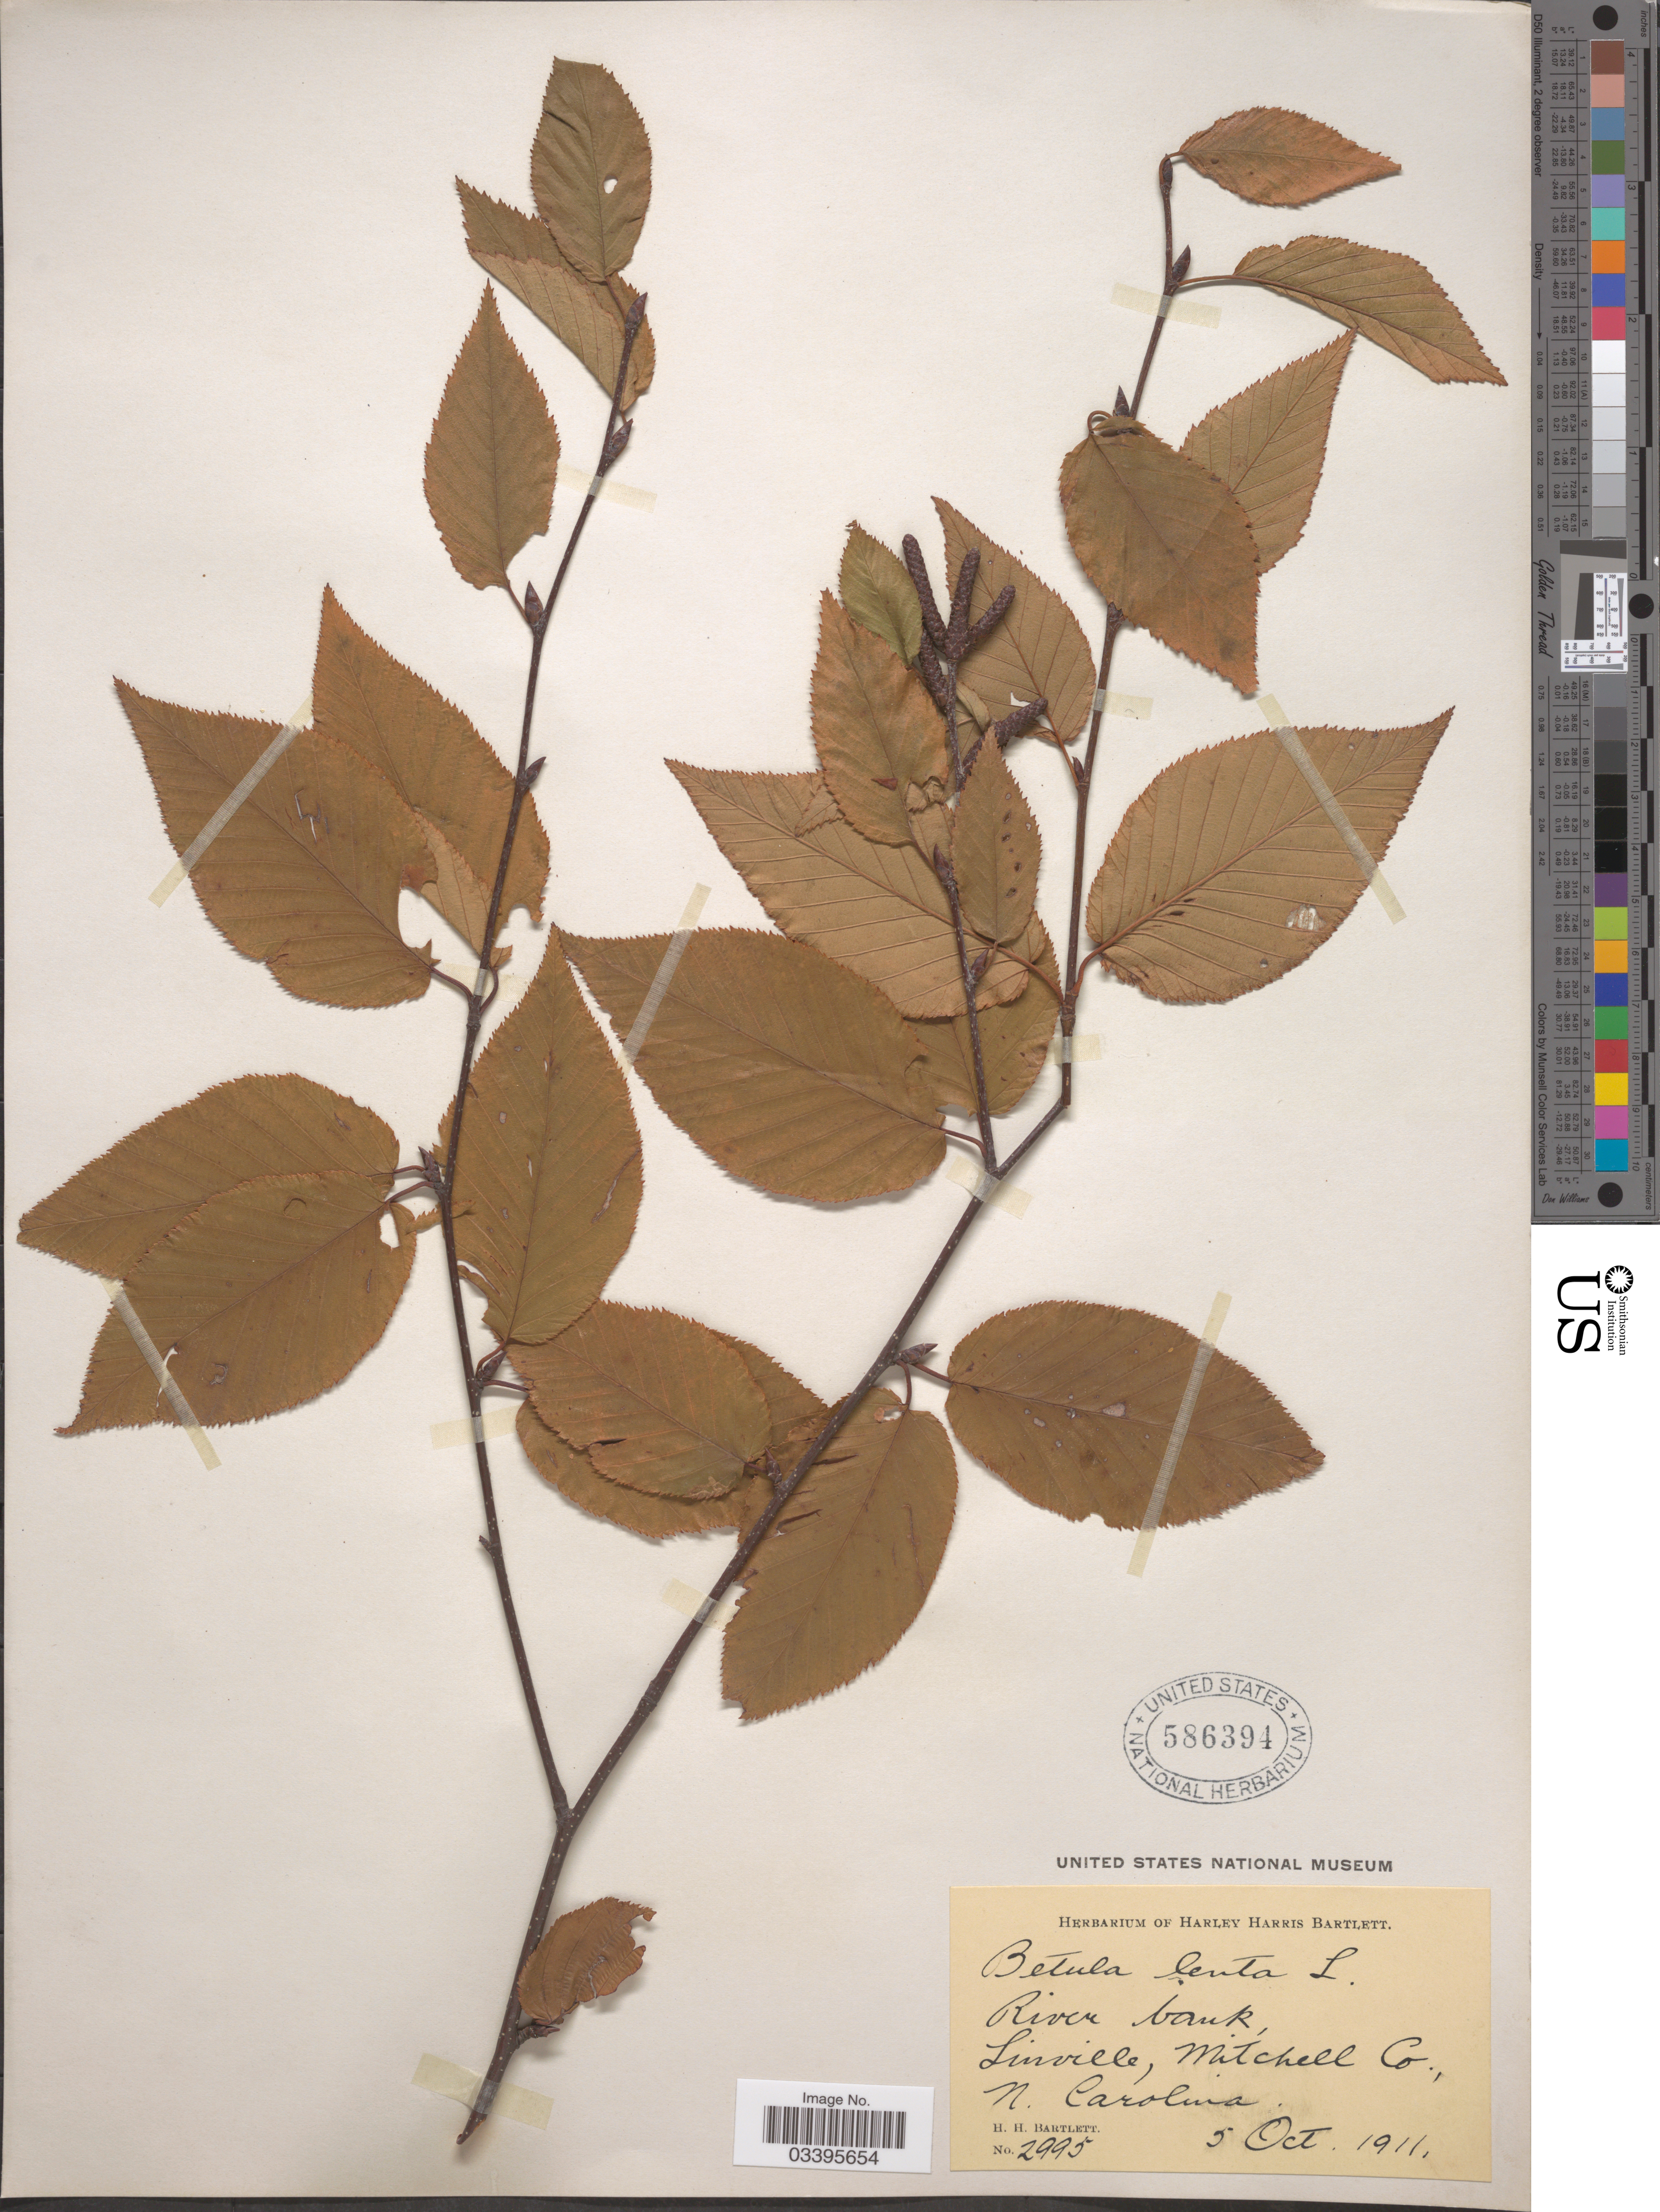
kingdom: Plantae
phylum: Tracheophyta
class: Magnoliopsida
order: Fagales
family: Betulaceae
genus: Betula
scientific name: Betula lenta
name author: L.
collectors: H. H. Bartlett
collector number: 2995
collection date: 1911-10-05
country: United States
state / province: North Carolina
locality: River bank, Linville, Mitchell Co.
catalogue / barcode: US 586394